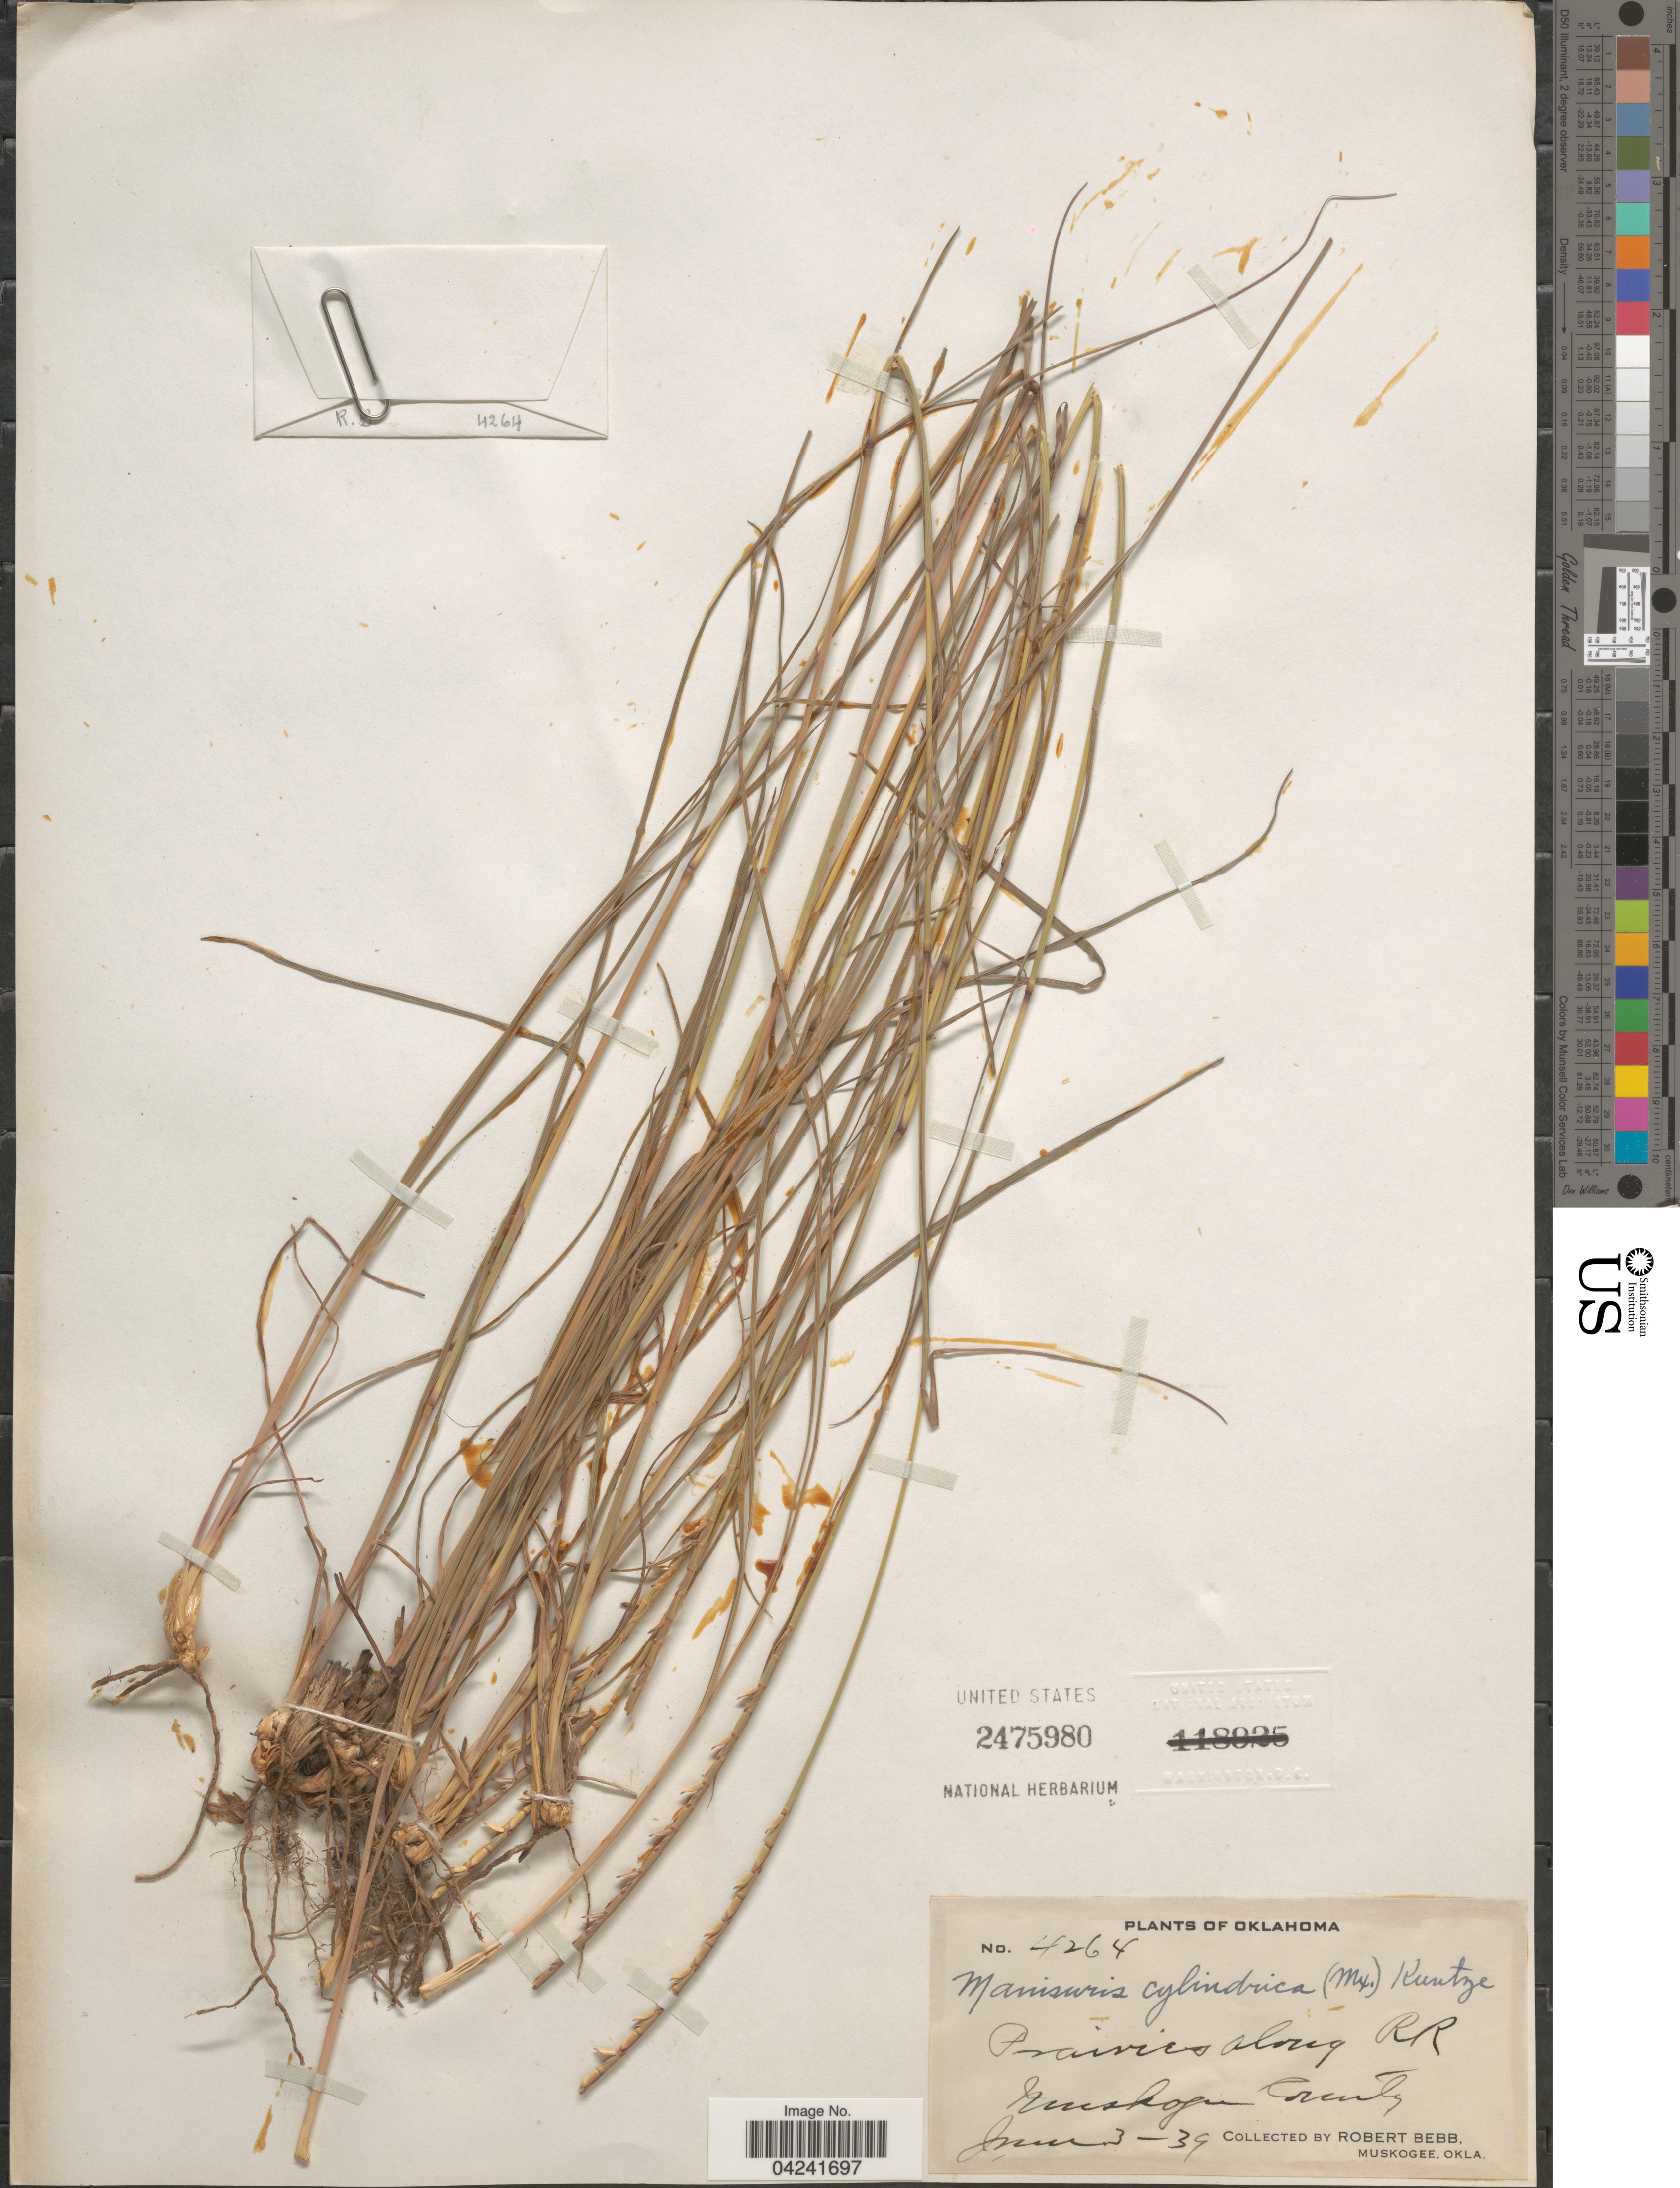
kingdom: Plantae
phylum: Tracheophyta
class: Liliopsida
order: Poales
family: Poaceae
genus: Mnesithea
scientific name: Mnesithea cylindrica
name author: (Michx.) de Koning & Sosef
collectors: R. Bebb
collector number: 4264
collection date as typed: Transcribed d/m/y: 3/6/39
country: United States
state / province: Oklahoma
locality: Prairies along RR Muskogee County.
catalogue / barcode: US 2475980